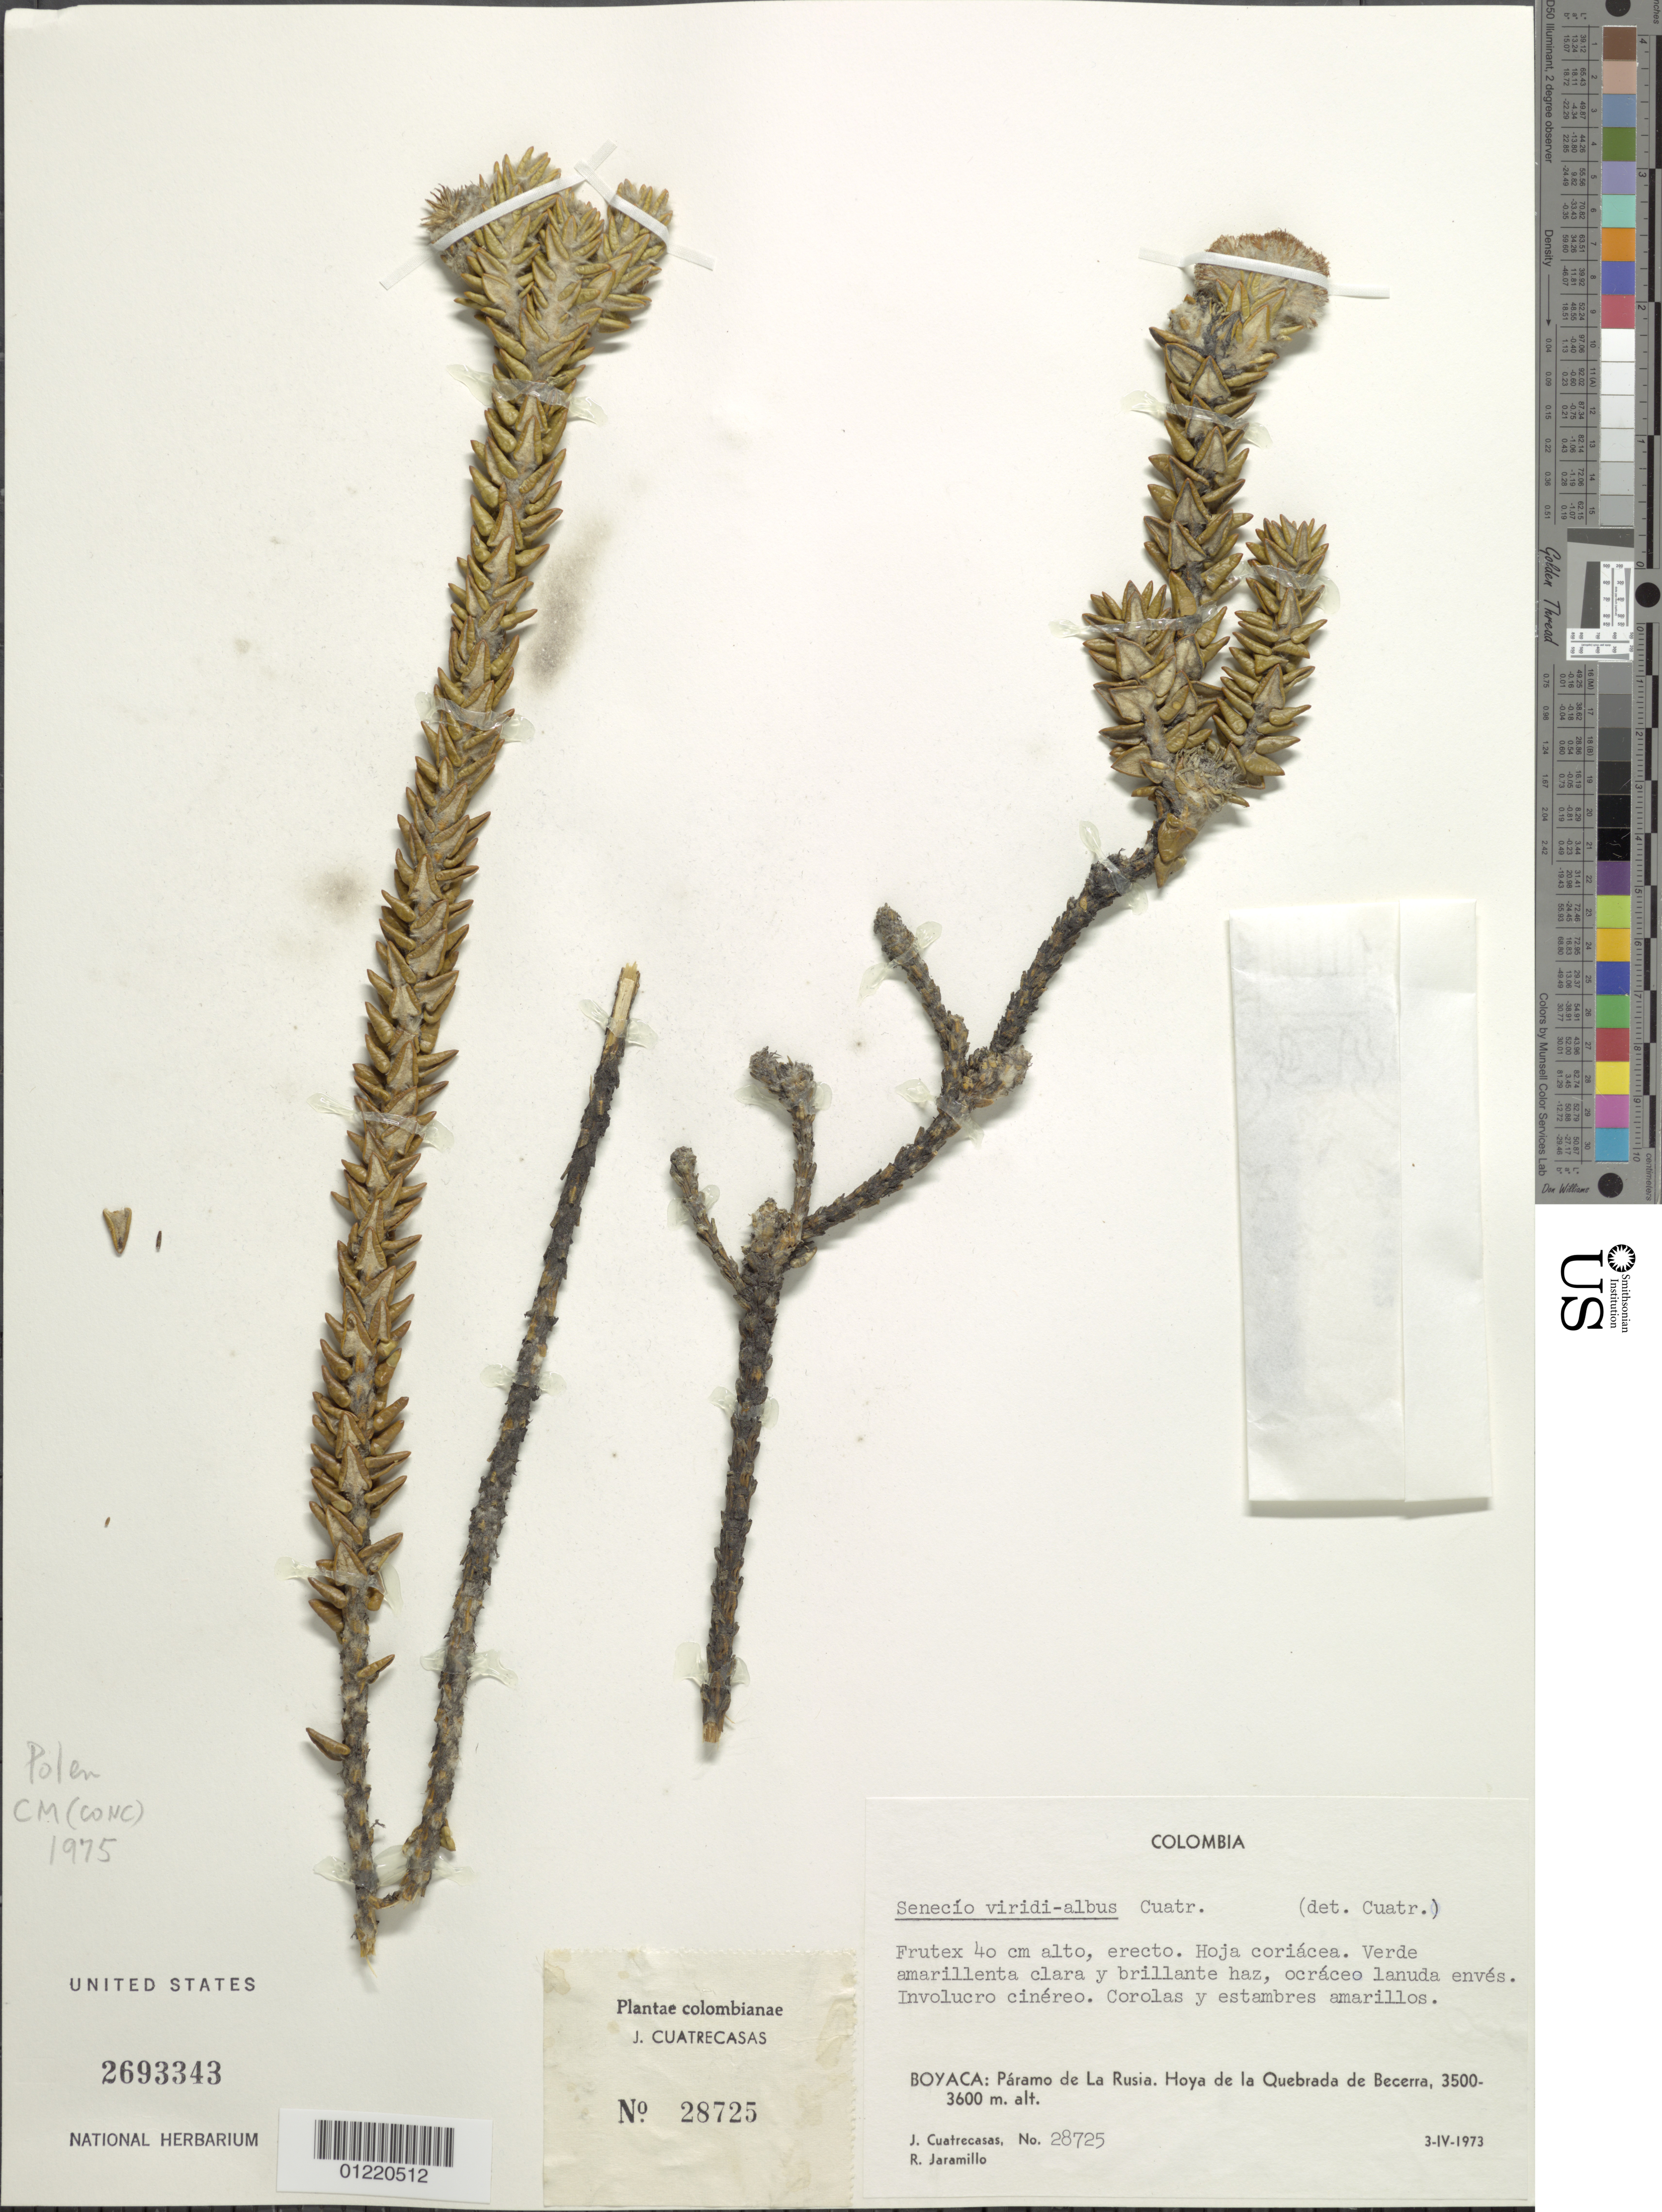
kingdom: Plantae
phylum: Tracheophyta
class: Magnoliopsida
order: Asterales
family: Asteraceae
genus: Pentacalia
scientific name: Pentacalia viridialba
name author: (Cuatrec.) Cuatrec.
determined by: Cuatrecasas, J.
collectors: J. Cuatrecasas & R. Jaramillo M.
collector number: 28725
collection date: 1973-04-03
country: Colombia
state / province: Boyacá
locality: Páramo de La Rusia. Hoya de la Quebrada de Becerra.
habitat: Paramo.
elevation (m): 3500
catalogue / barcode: US 2693343